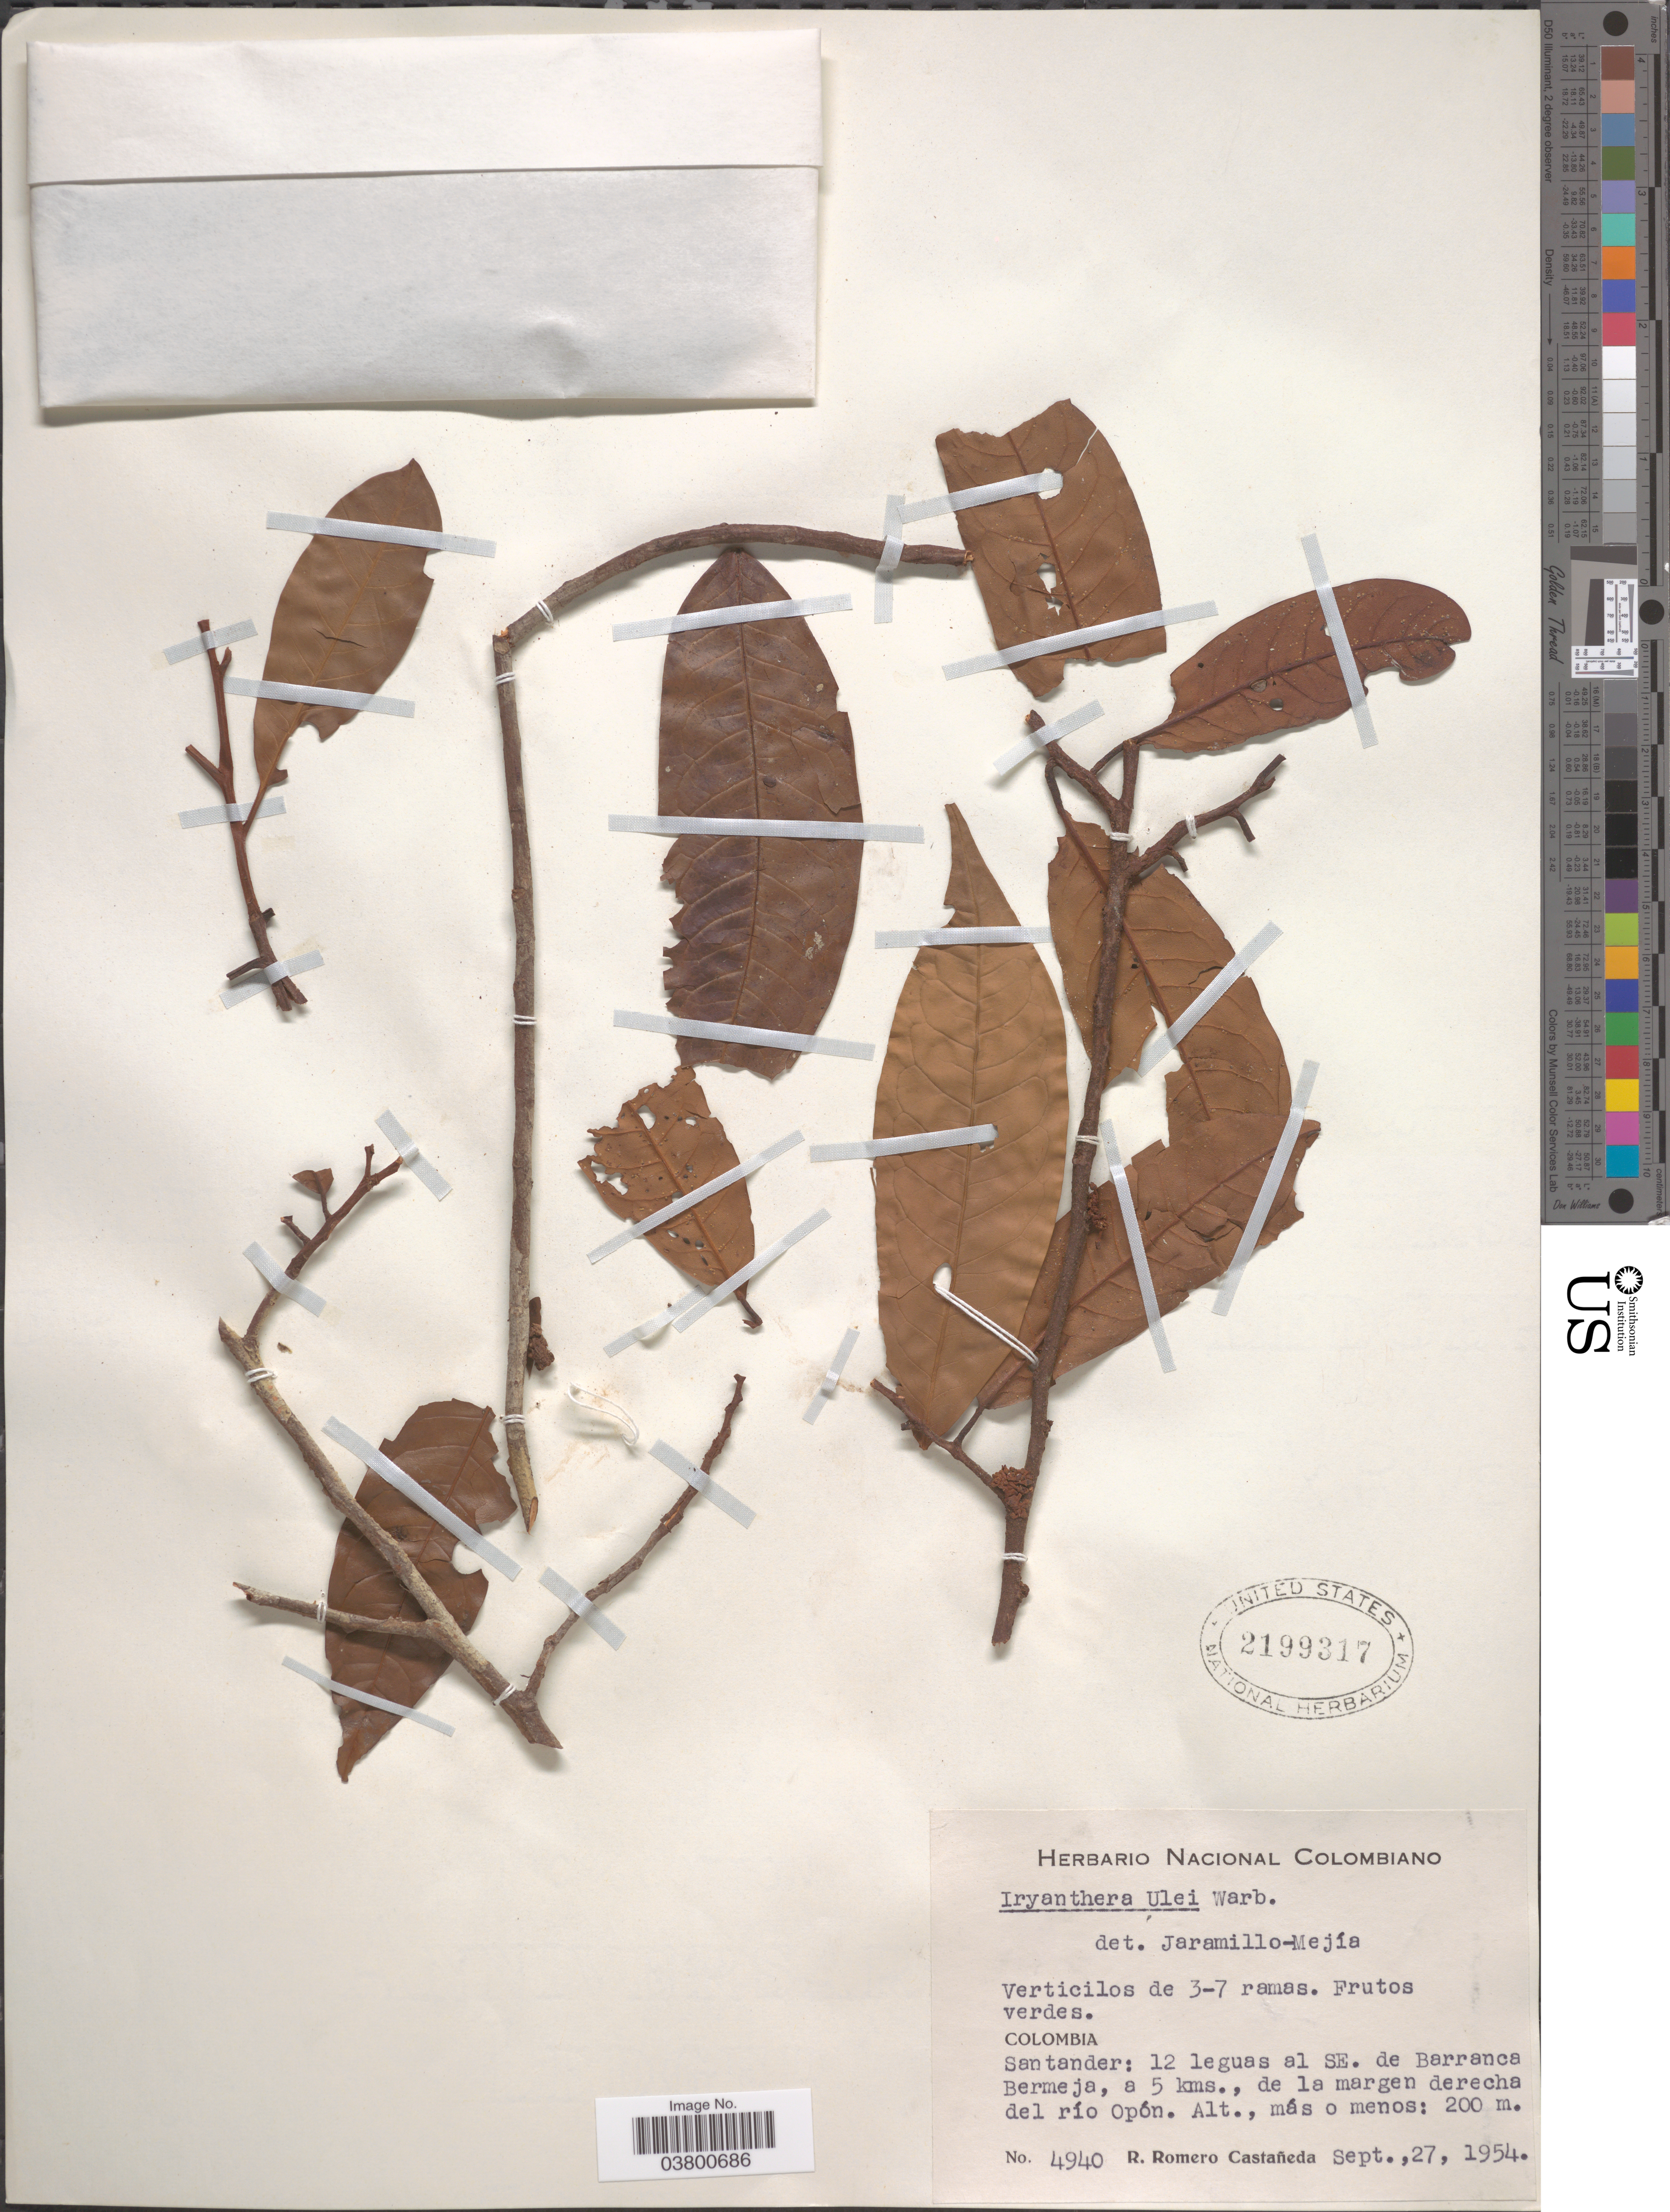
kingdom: Plantae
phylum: Tracheophyta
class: Magnoliopsida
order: Magnoliales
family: Myristicaceae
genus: Iryanthera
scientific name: Iryanthera ulei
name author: Warb.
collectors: R. Romero Castañeda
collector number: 4940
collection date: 1954-09-27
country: Colombia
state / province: Santander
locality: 12 leguas al SE. de Barranca Bermeja, a 5 kms., de la margen derecha del río Opón.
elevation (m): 200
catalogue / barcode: US 2199317